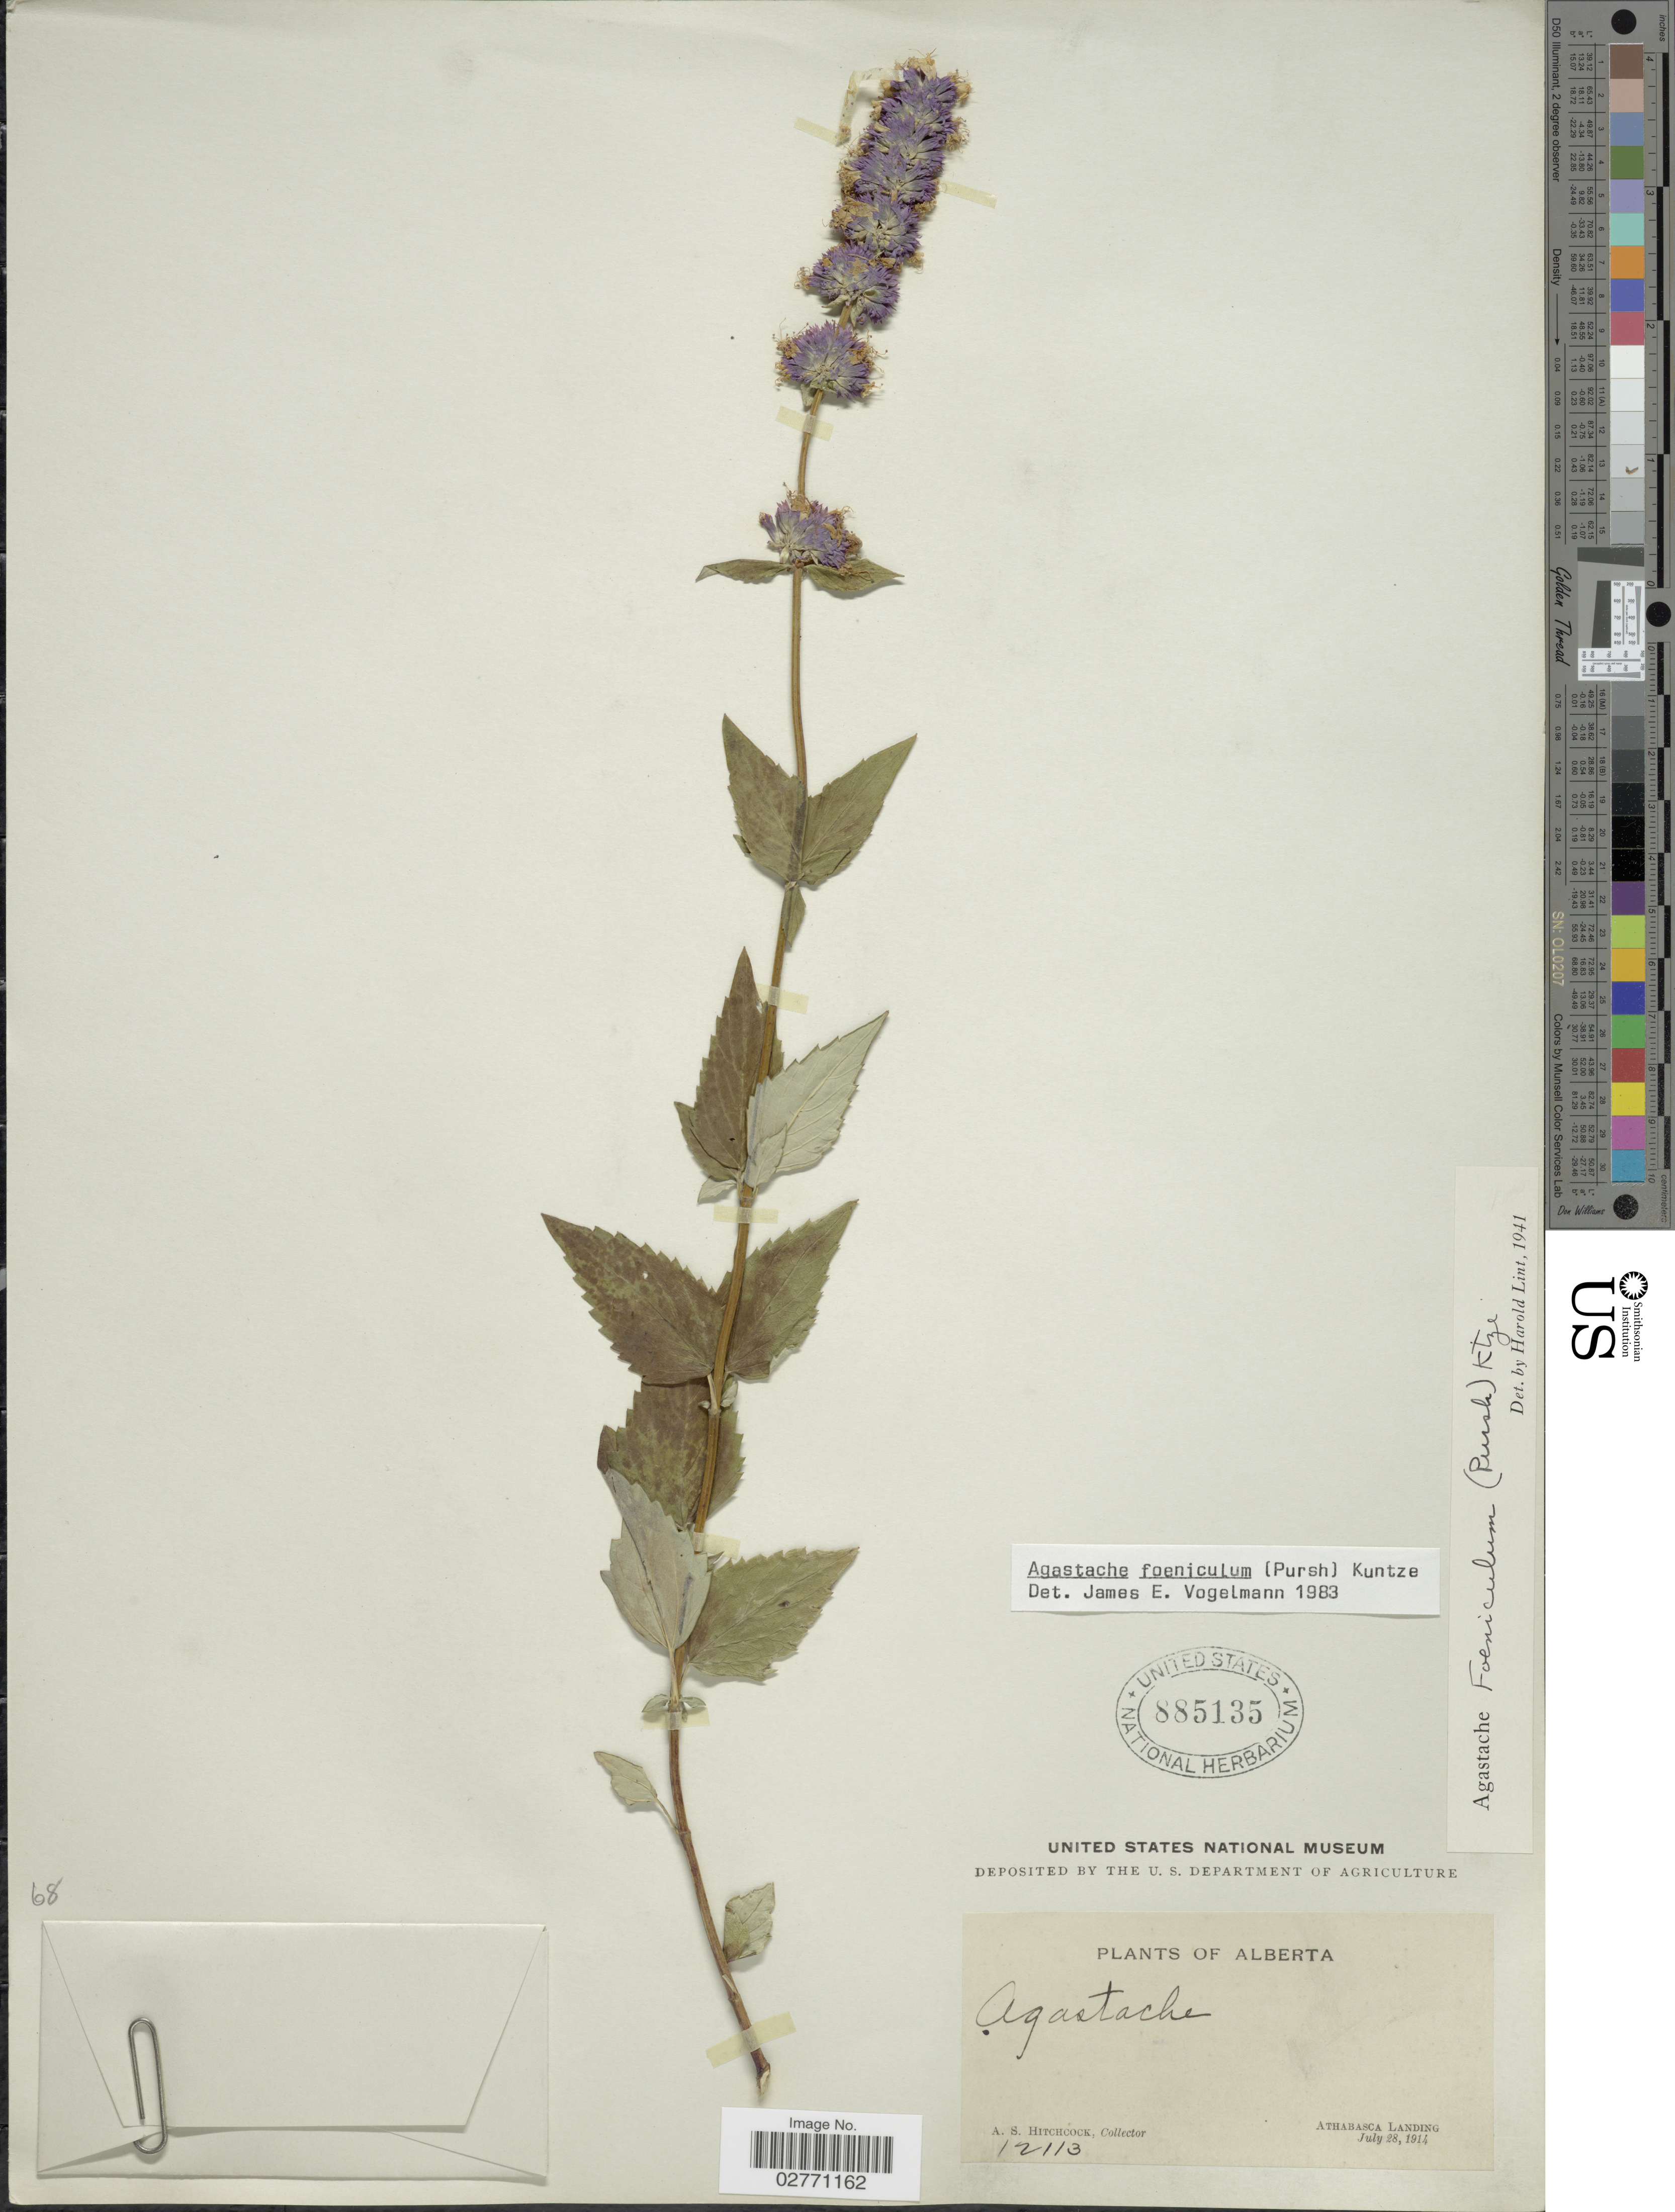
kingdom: Plantae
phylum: Tracheophyta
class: Magnoliopsida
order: Lamiales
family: Lamiaceae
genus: Agastache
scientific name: Agastache foeniculum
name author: (Pursh) Kuntze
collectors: A. S. Hitchcock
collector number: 12113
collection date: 1914-07-28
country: Canada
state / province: Alberta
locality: Athabasca Landing.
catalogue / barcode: US 885135